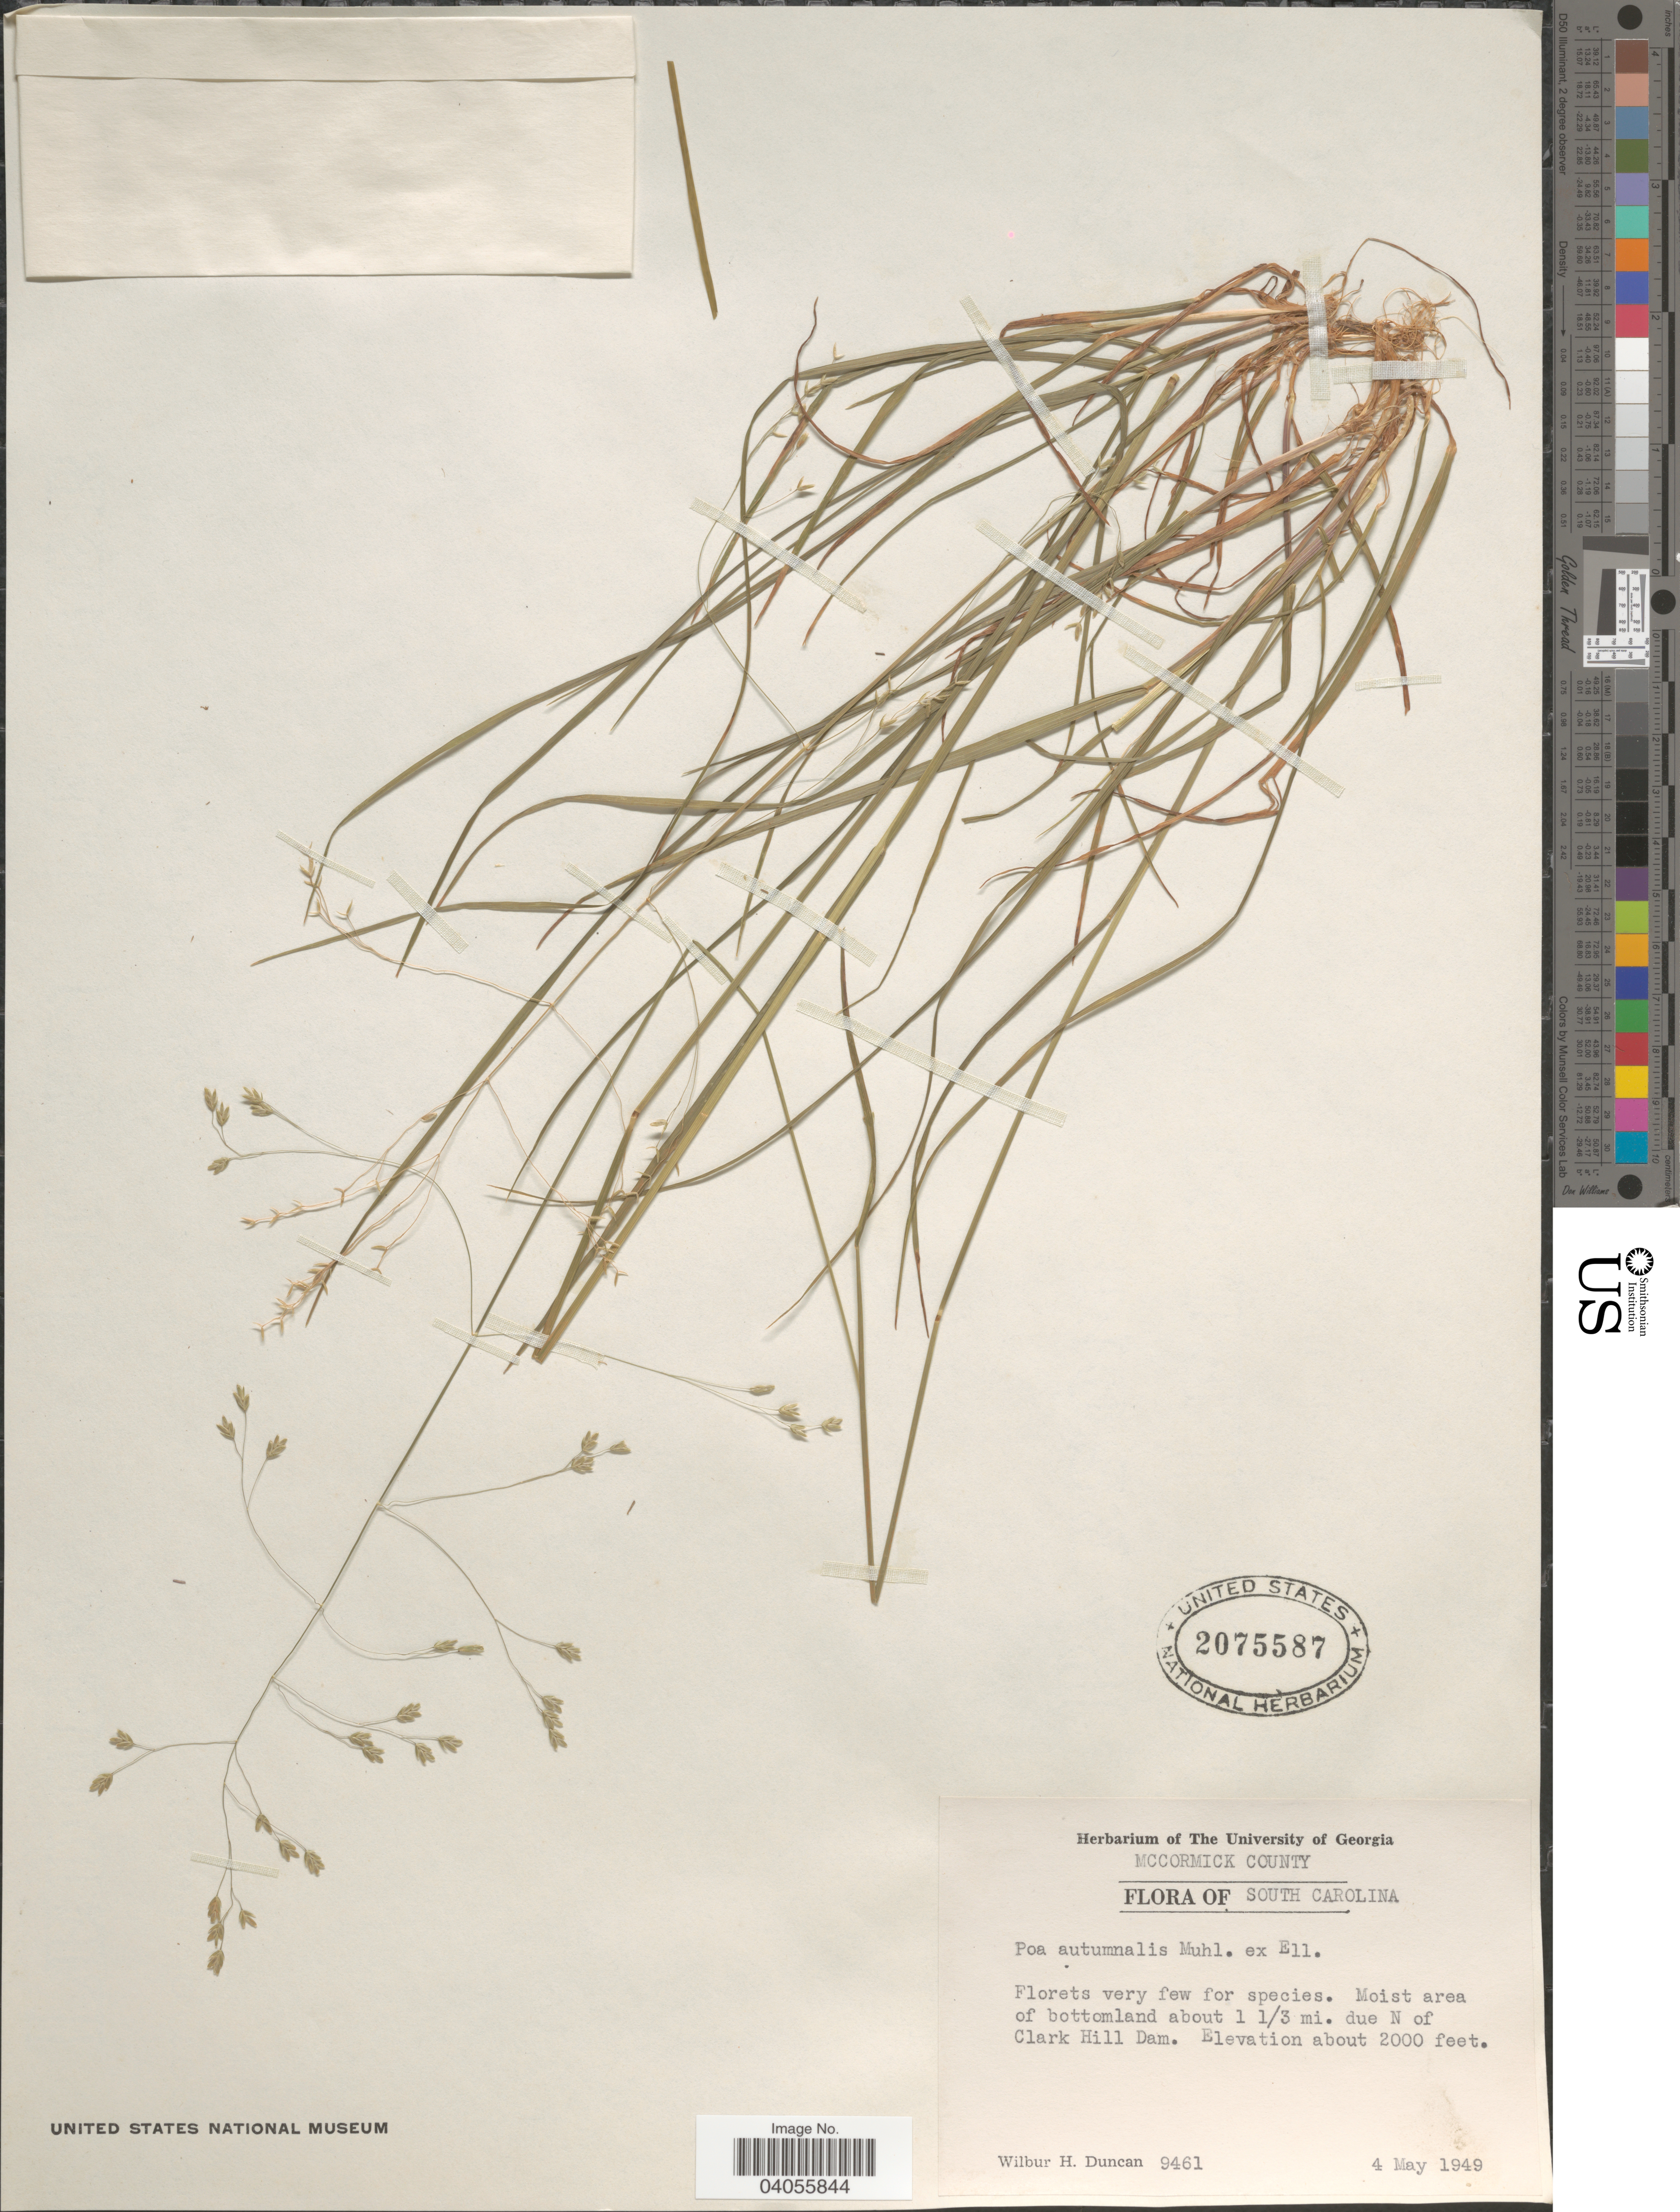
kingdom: Plantae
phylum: Tracheophyta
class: Liliopsida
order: Poales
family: Poaceae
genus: Poa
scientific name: Poa autumnalis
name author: Muhl. ex Elliott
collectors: W. H. Duncan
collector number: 9461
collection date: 1949-05-04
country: United States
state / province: South Carolina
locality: McCormick County. Moist area of bottomland about 1⅓ mi. due N of Clark Hill Dam.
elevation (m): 610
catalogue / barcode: US 2075587